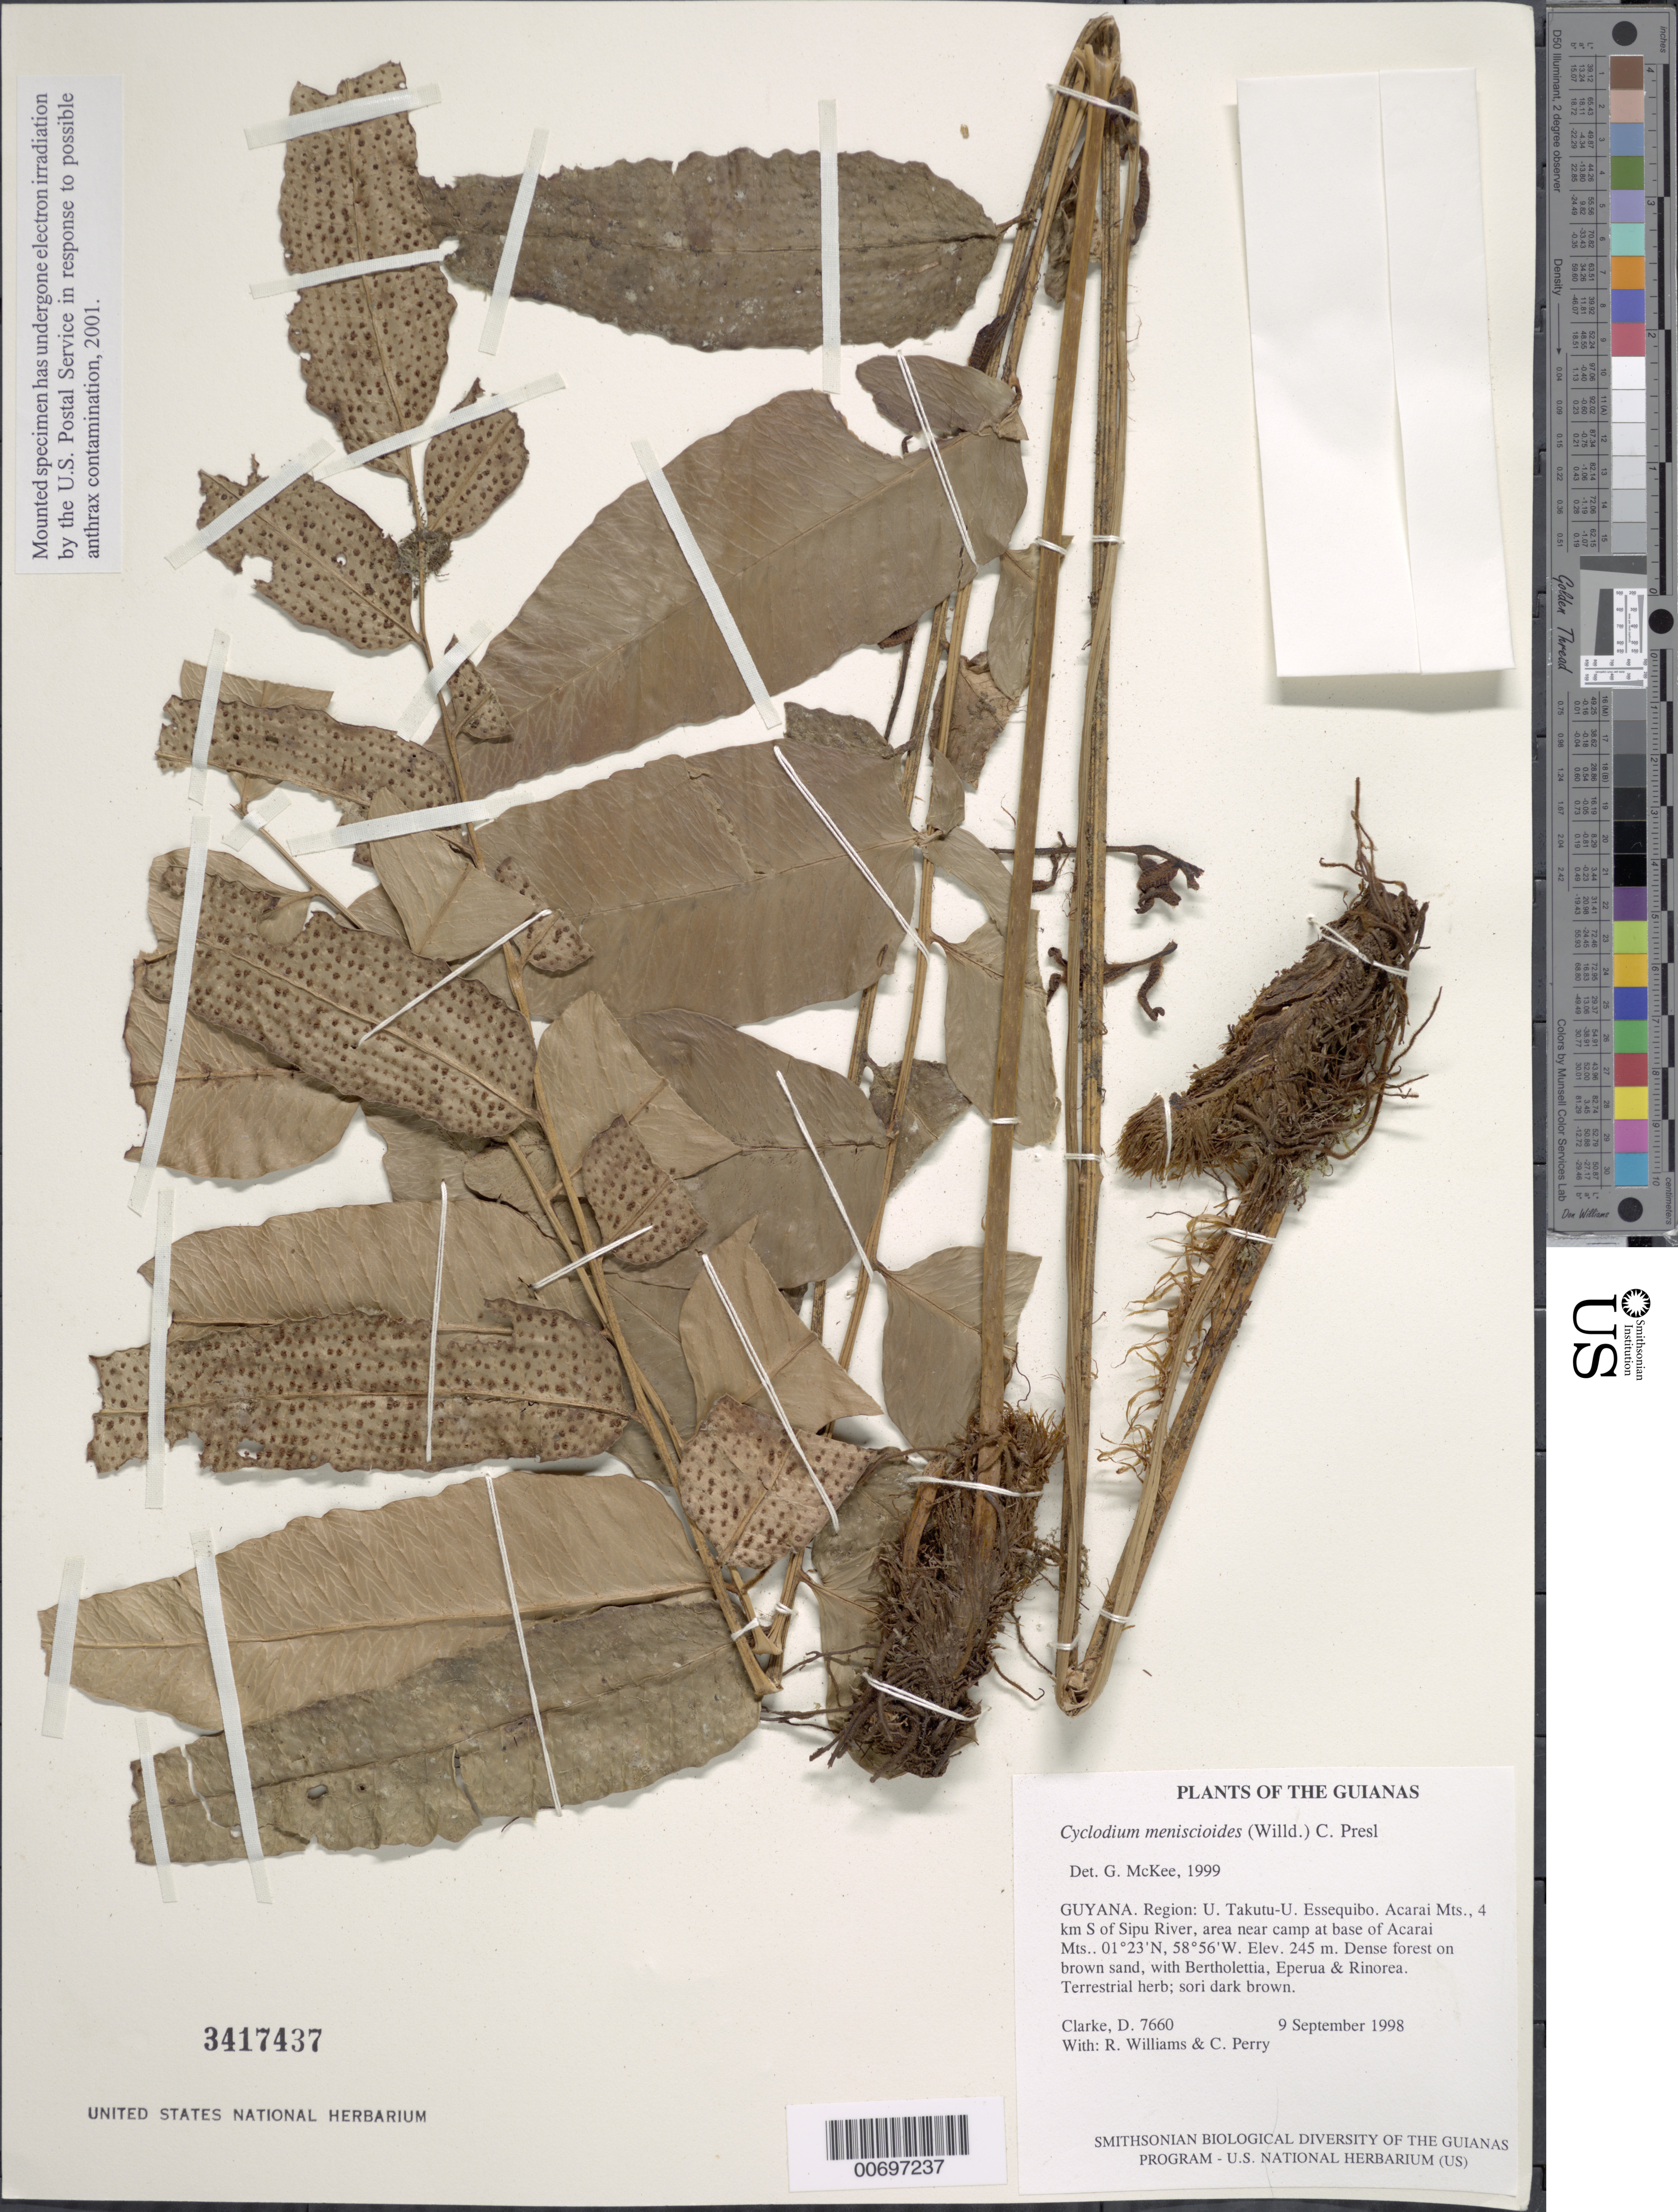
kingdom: Plantae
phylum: Tracheophyta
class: Polypodiopsida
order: Polypodiales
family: Dryopteridaceae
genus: Cyclodium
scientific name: Cyclodium meniscioides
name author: (Willd.) C. Presl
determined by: McKee, G. S., (US), NMNH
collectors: H. D. Clarke, R. Williams & C. Perry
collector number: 7660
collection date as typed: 9 September 1998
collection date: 1998-09-09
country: Guyana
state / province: U. Takutu-U. Essequibo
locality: Acarai Mts., 4 km S of Sipu River, area near camp at base of Acarai Mts.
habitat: Dense forest on brown sand, with Bertholettia, Eperua & Rinorea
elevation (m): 245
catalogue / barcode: US 3417437